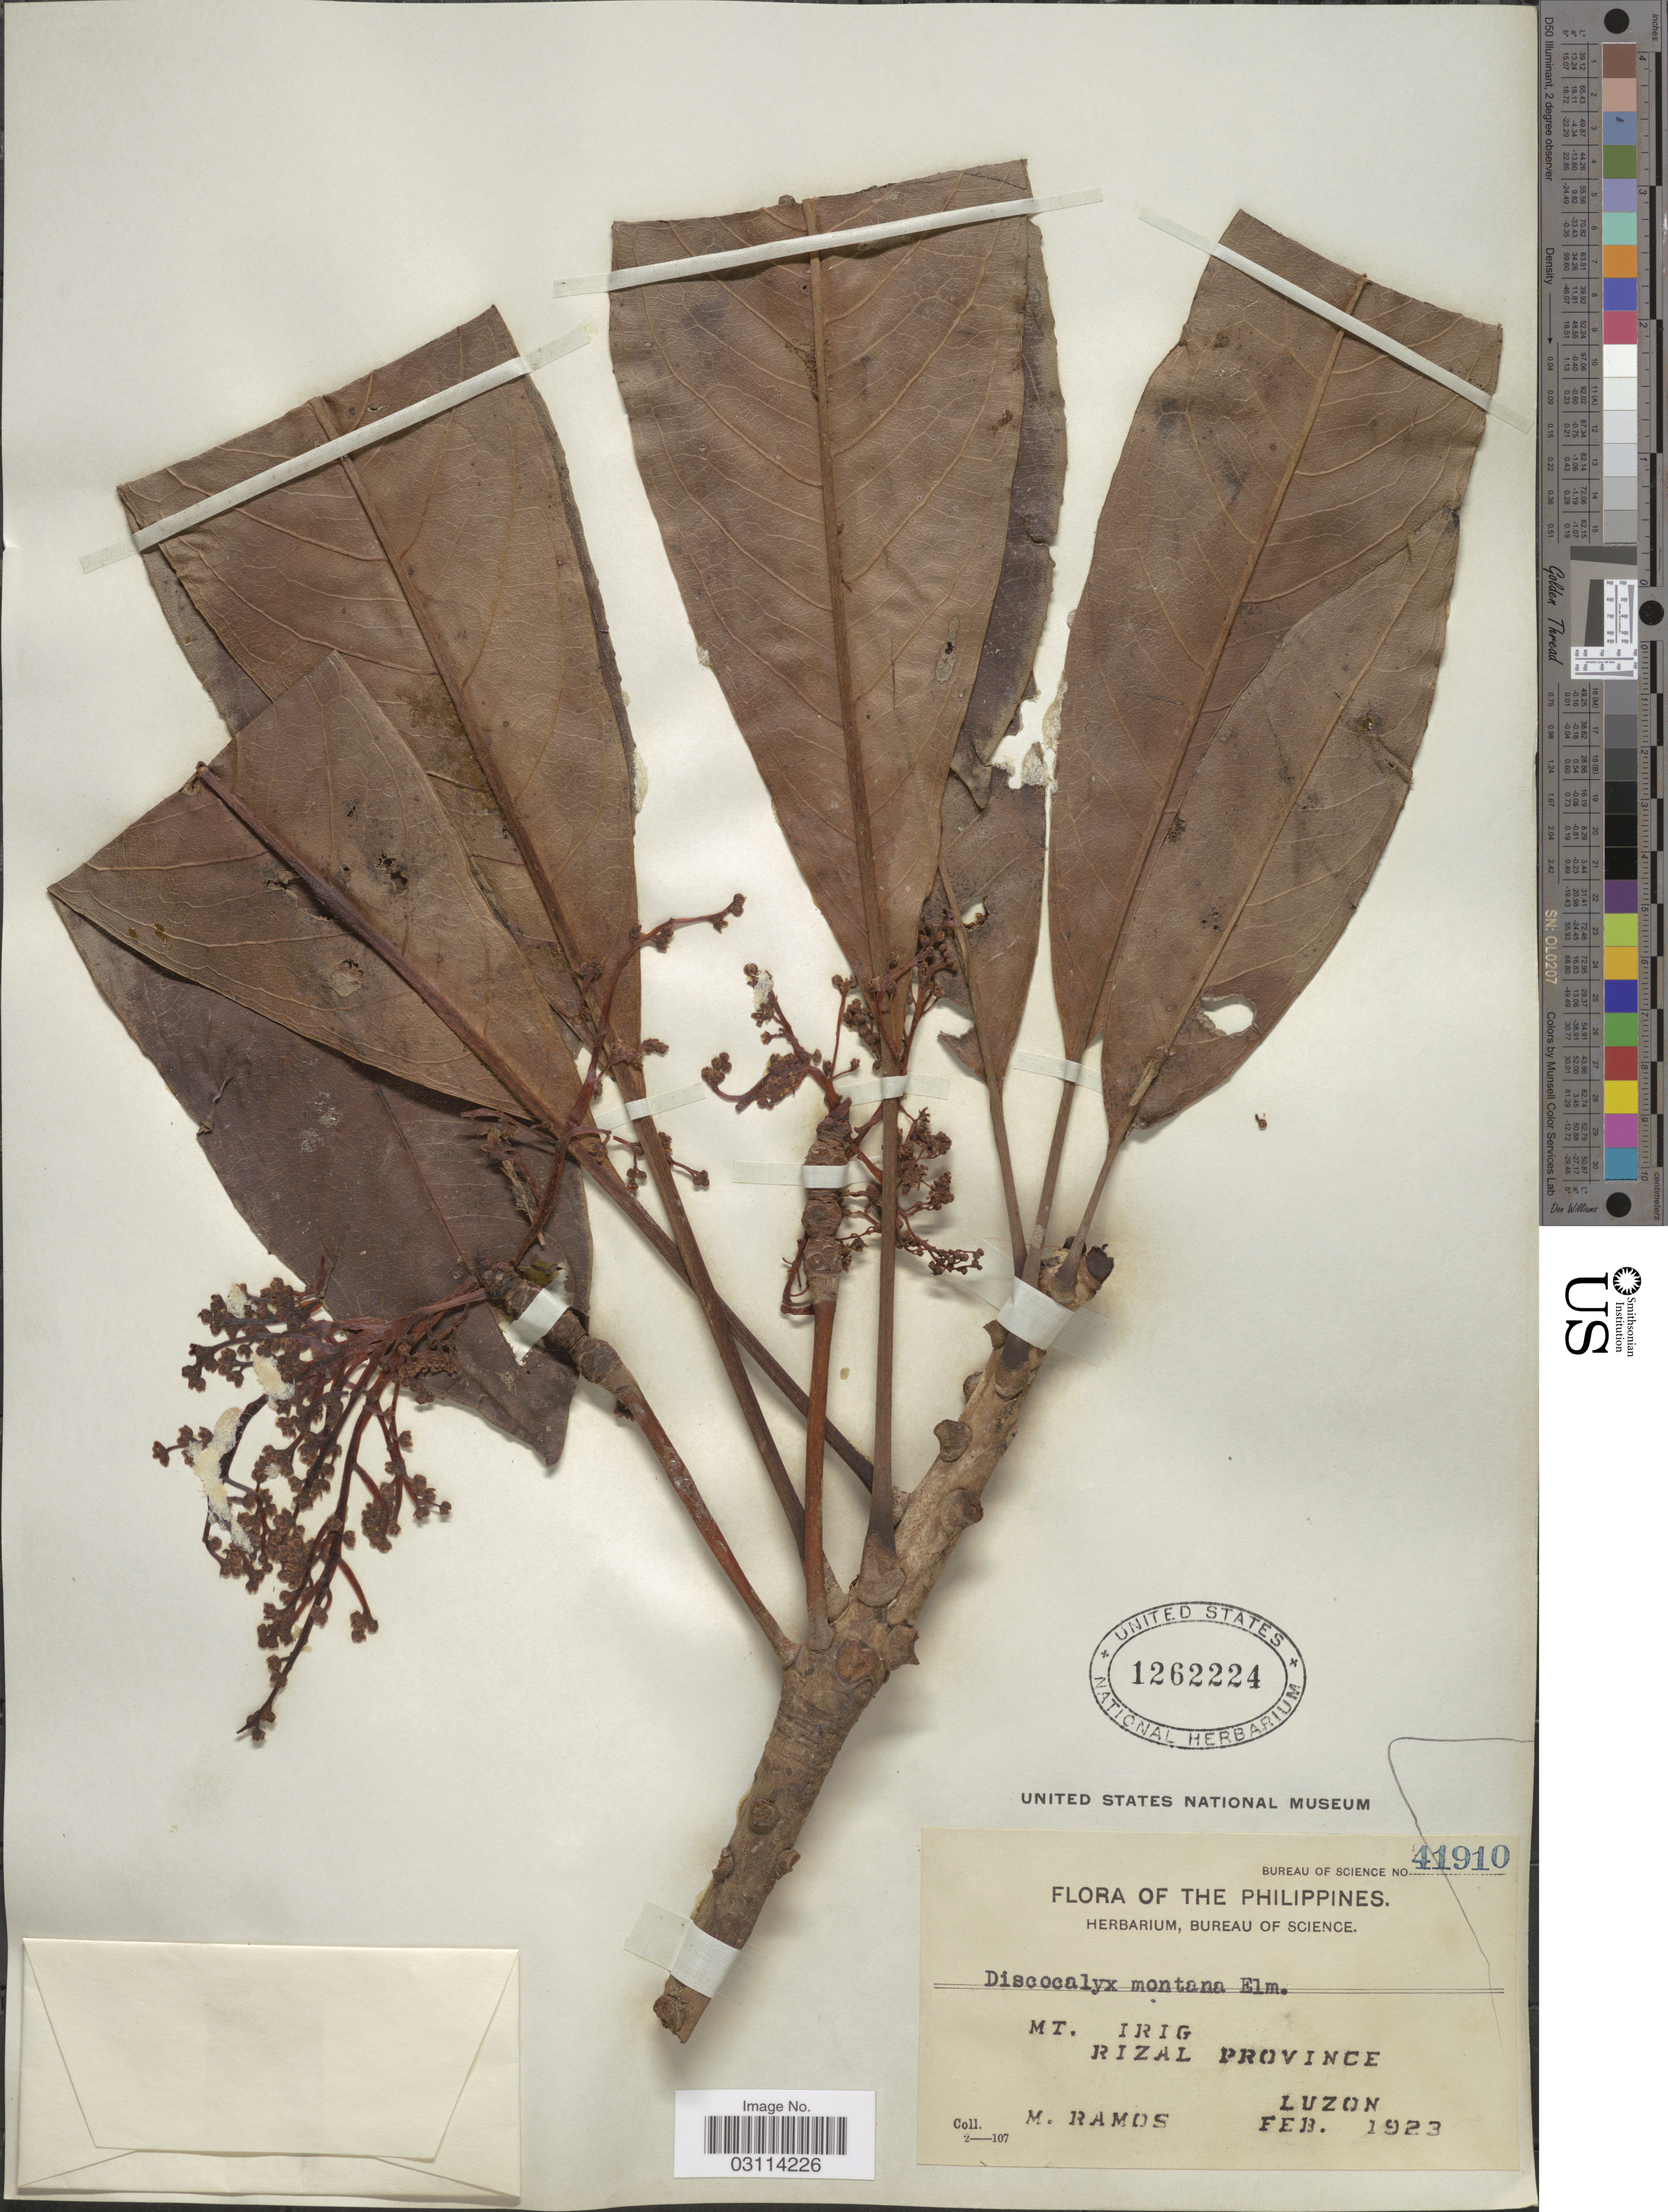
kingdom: Plantae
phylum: Tracheophyta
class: Magnoliopsida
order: Ericales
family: Primulaceae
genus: Discocalyx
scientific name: Discocalyx montana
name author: Elmer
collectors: M. Ramos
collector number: Bureau of Science 41910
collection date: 1923-02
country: Philippines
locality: Mt. Irig, Rizal Province. Luzon.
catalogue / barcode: US 1262224